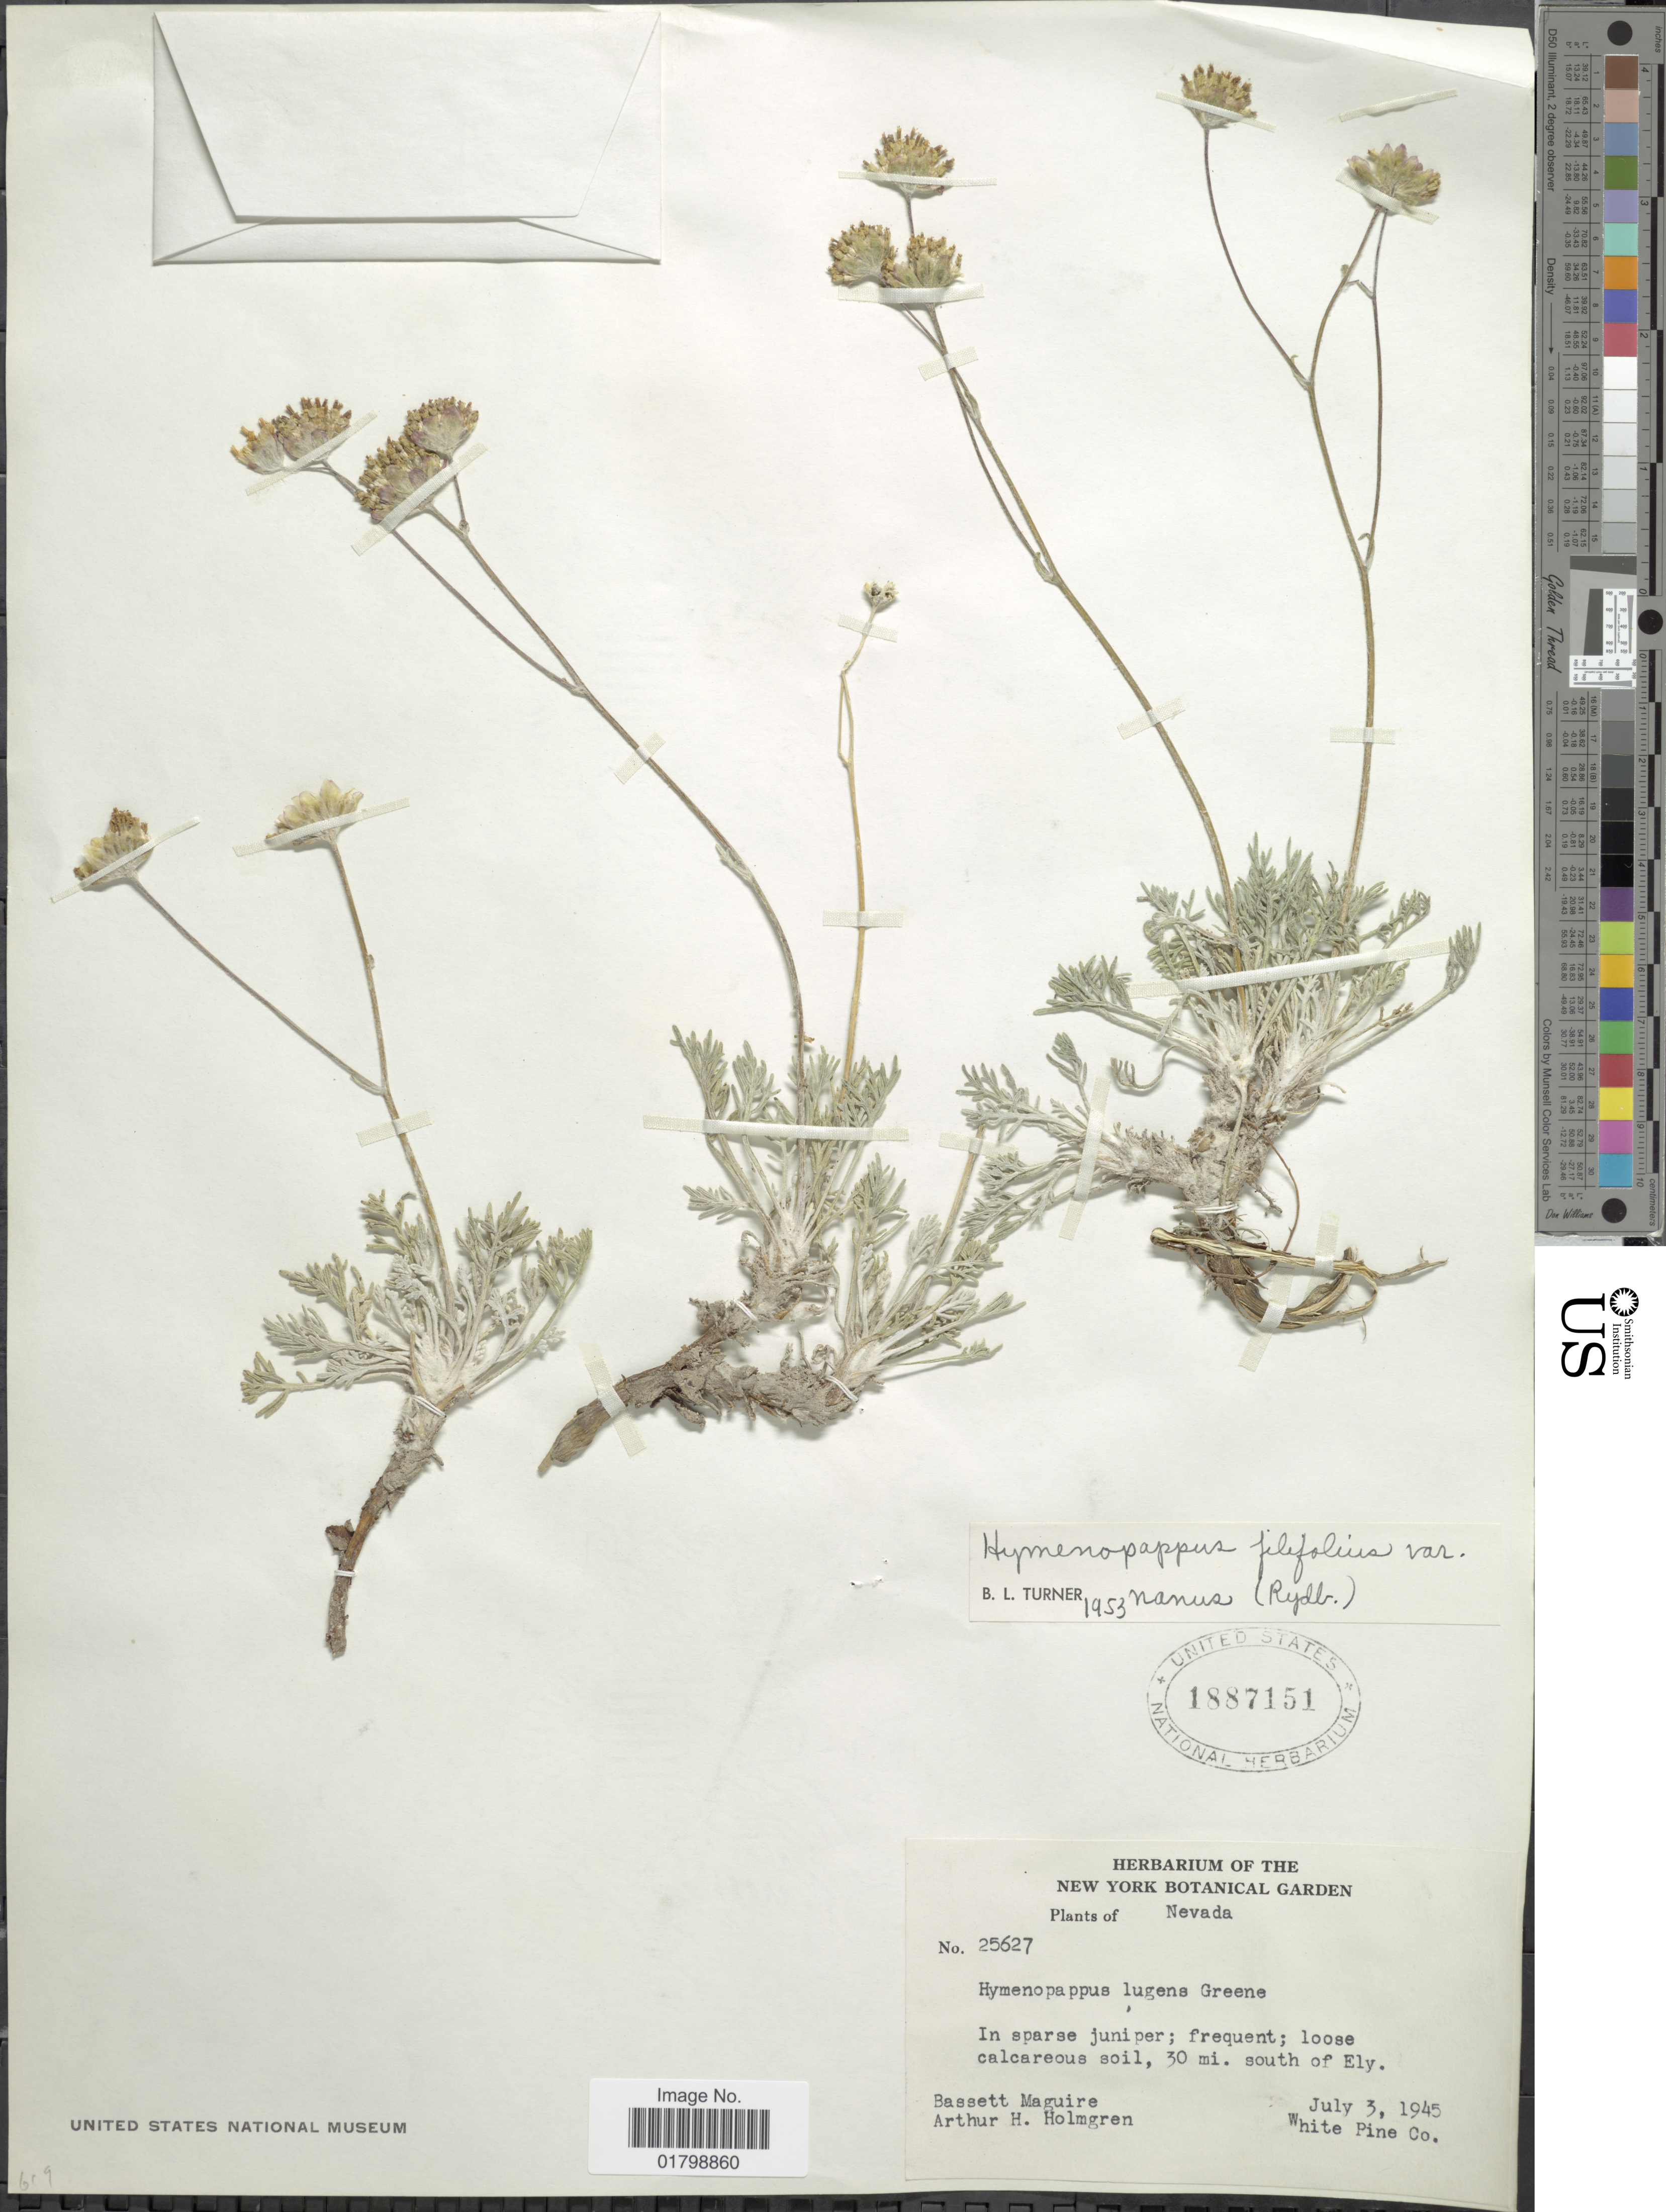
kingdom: Plantae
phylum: Tracheophyta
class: Magnoliopsida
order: Asterales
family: Asteraceae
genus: Hymenopappus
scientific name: Hymenopappus filifolius var. nanus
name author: (Ryd.) B.L. Turner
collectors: B. Maguire & A. H. Holmgren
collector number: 25627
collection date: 1945-07-03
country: United States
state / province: Nevada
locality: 30 mi. south of Ely, White Pine Co.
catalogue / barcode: US 1887151